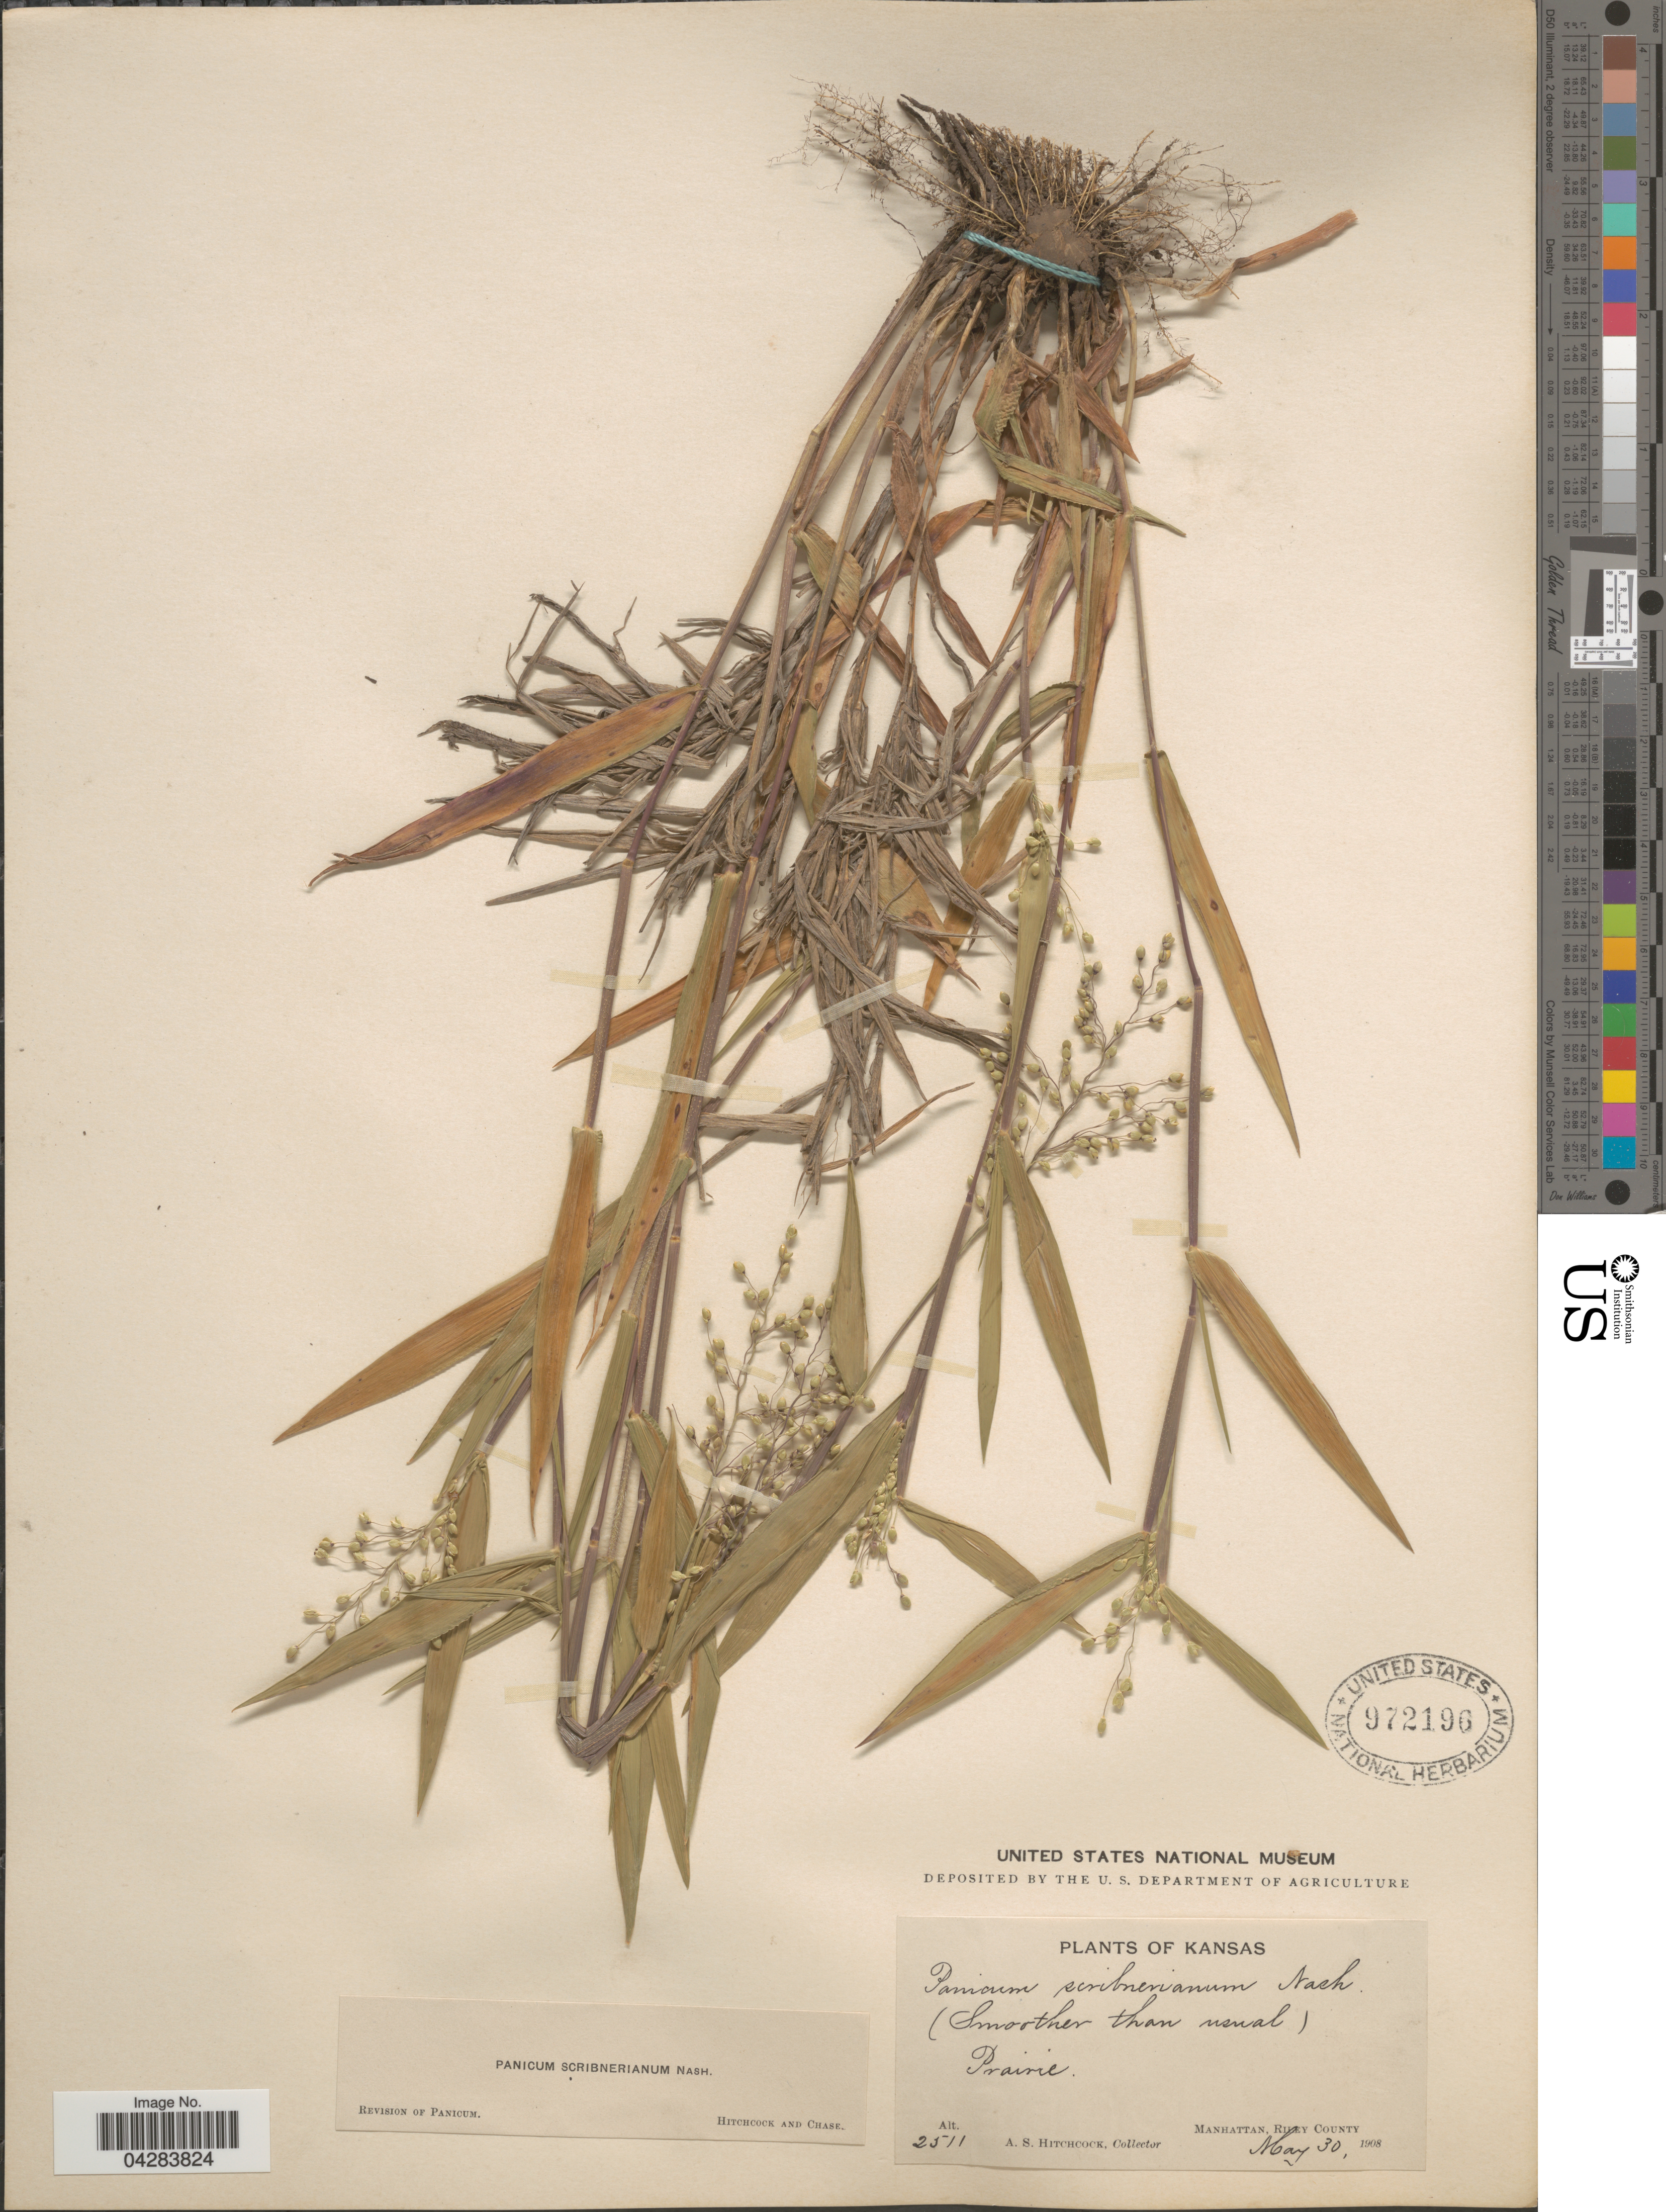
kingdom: Plantae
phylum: Tracheophyta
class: Liliopsida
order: Poales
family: Poaceae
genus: Dichanthelium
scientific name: Dichanthelium oligosanthes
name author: (Schult.) Gould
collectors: A. S. Hitchcock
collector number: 2511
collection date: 1908-05-30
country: United States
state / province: Kansas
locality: Manhattan, Riley County.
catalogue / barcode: US 972196